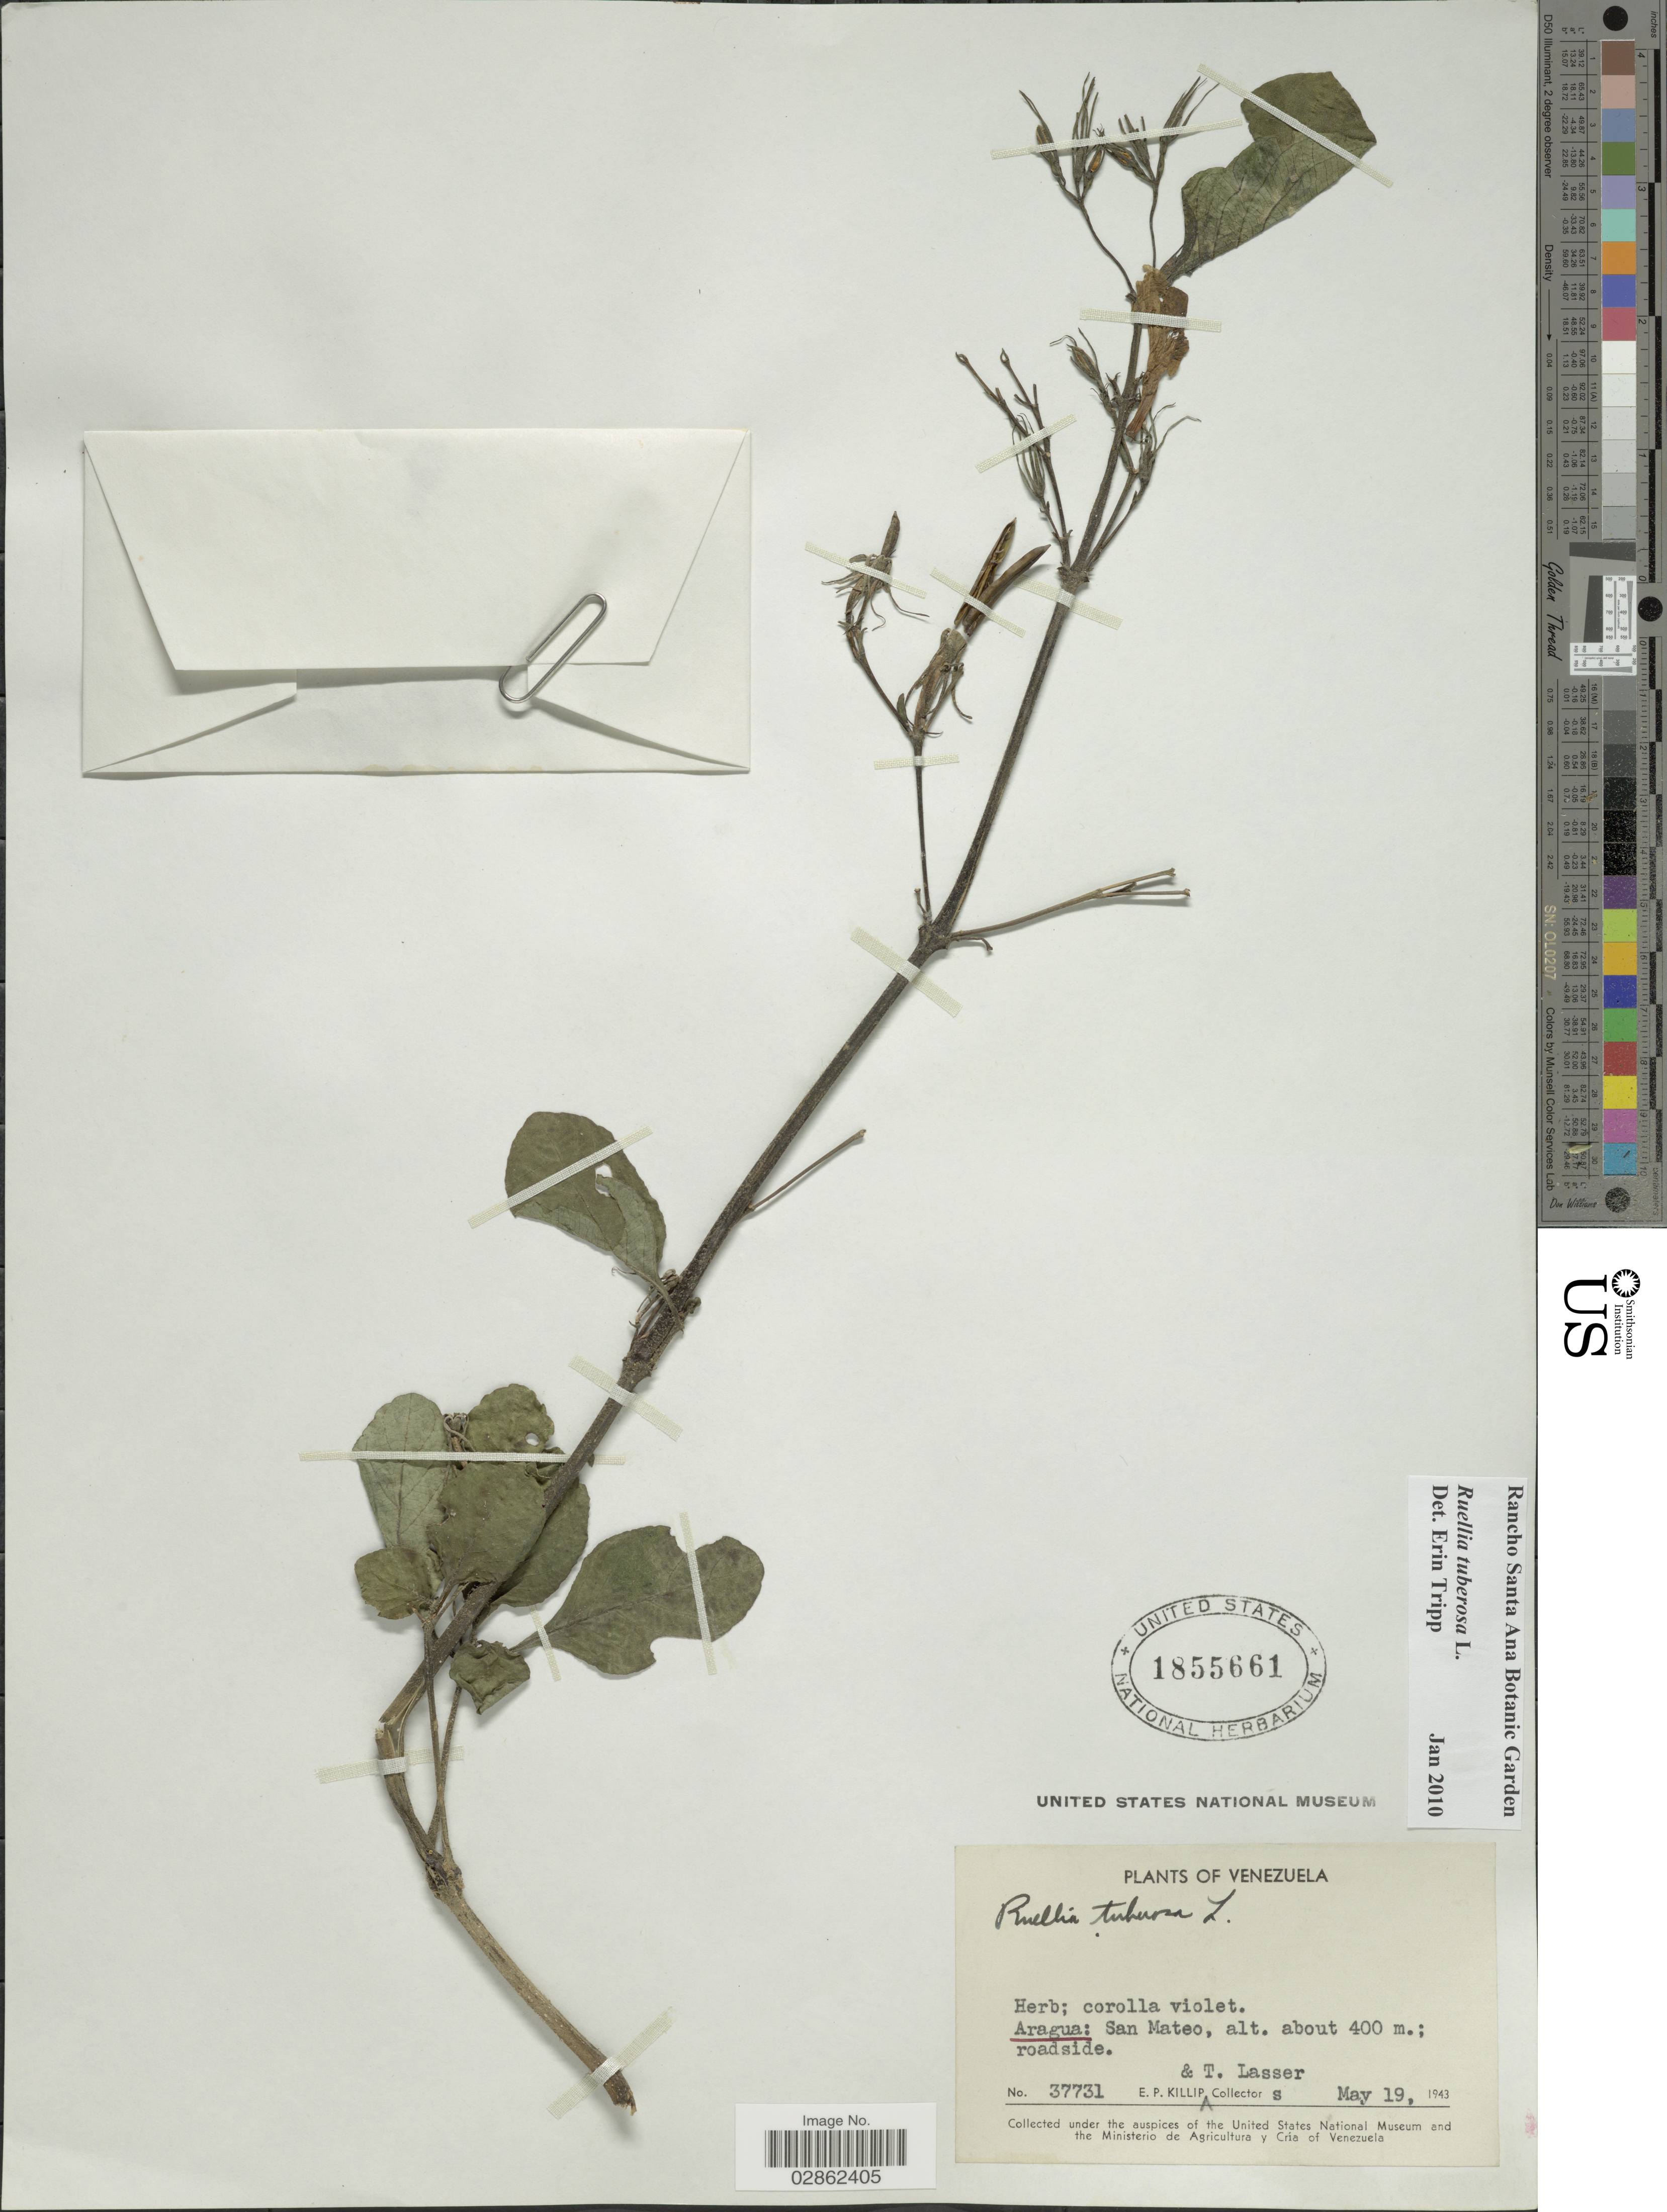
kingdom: Plantae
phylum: Tracheophyta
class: Magnoliopsida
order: Lamiales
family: Acanthaceae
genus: Ruellia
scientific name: Ruellia tuberosa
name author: L.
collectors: E. P. Killip & T. Lasser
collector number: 37731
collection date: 1943-05-19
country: Venezuela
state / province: Aragua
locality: San Mateo.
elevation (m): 400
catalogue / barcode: US 1855661